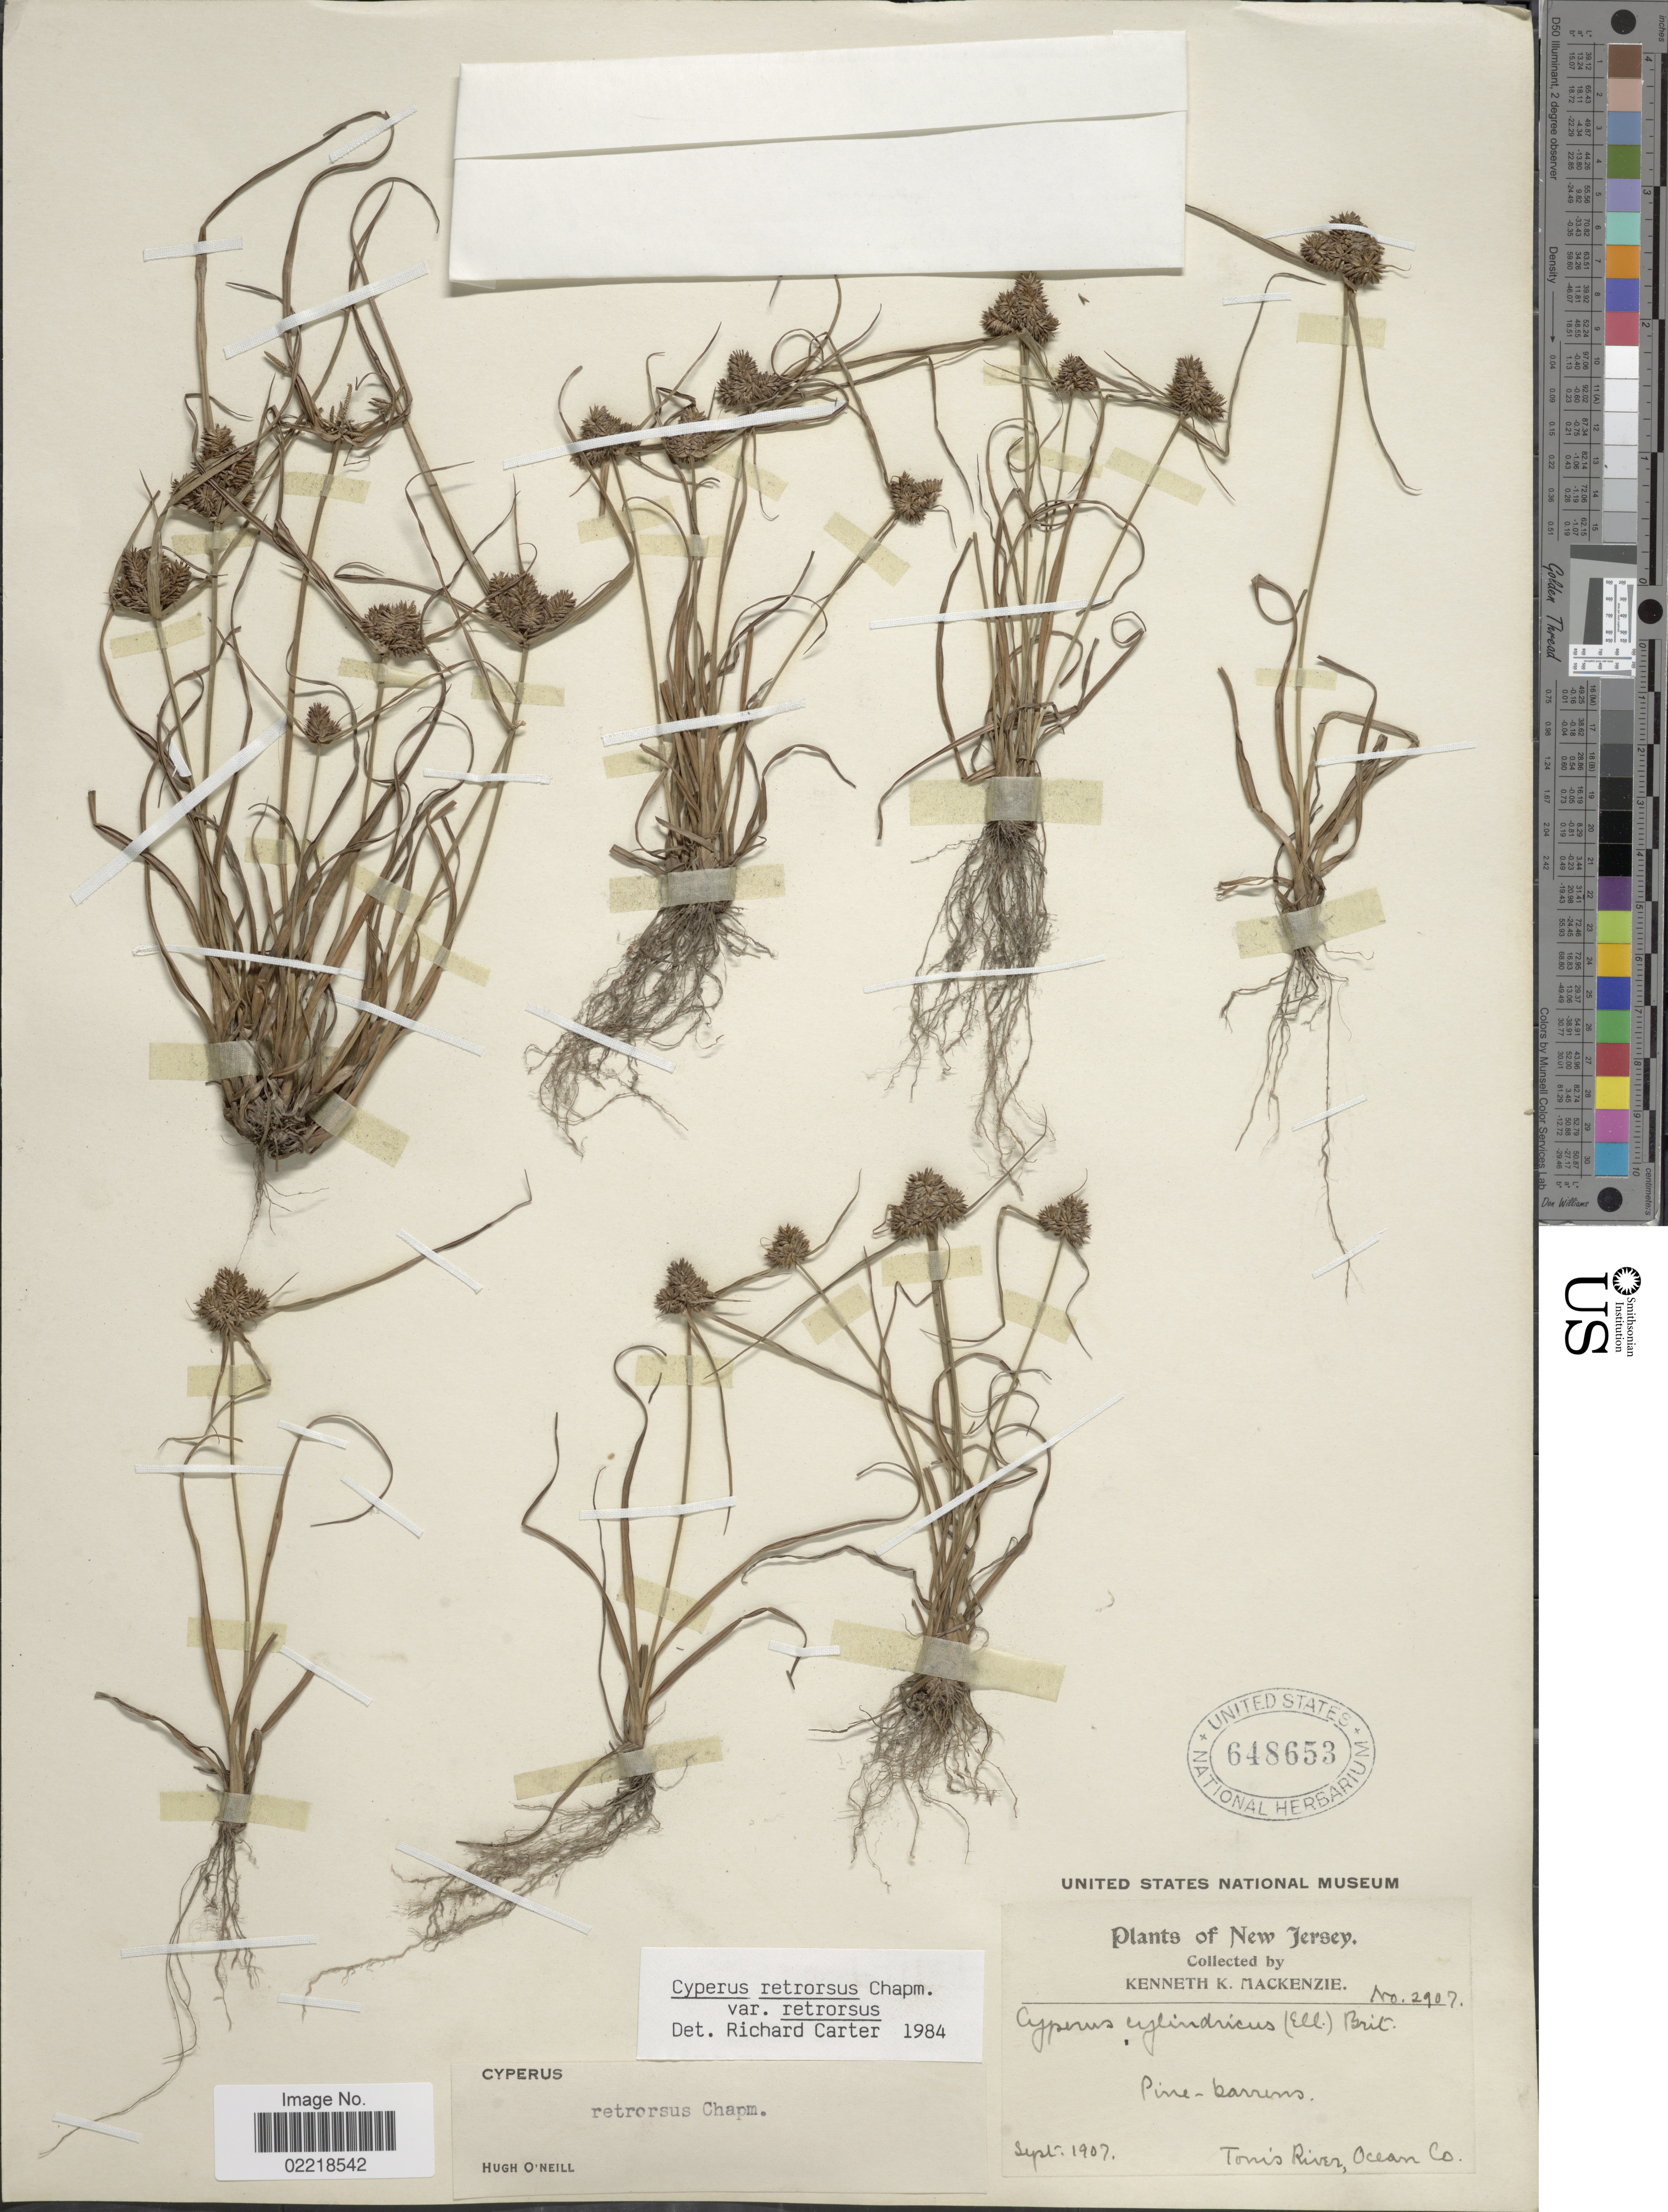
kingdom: Plantae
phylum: Tracheophyta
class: Liliopsida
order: Poales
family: Cyperaceae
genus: Cyperus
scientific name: Cyperus retrorsus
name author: Chapm.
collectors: K. K. Mackenzie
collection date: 1907-09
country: United States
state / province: New Jersey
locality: Pine-barrens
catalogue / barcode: US 648653